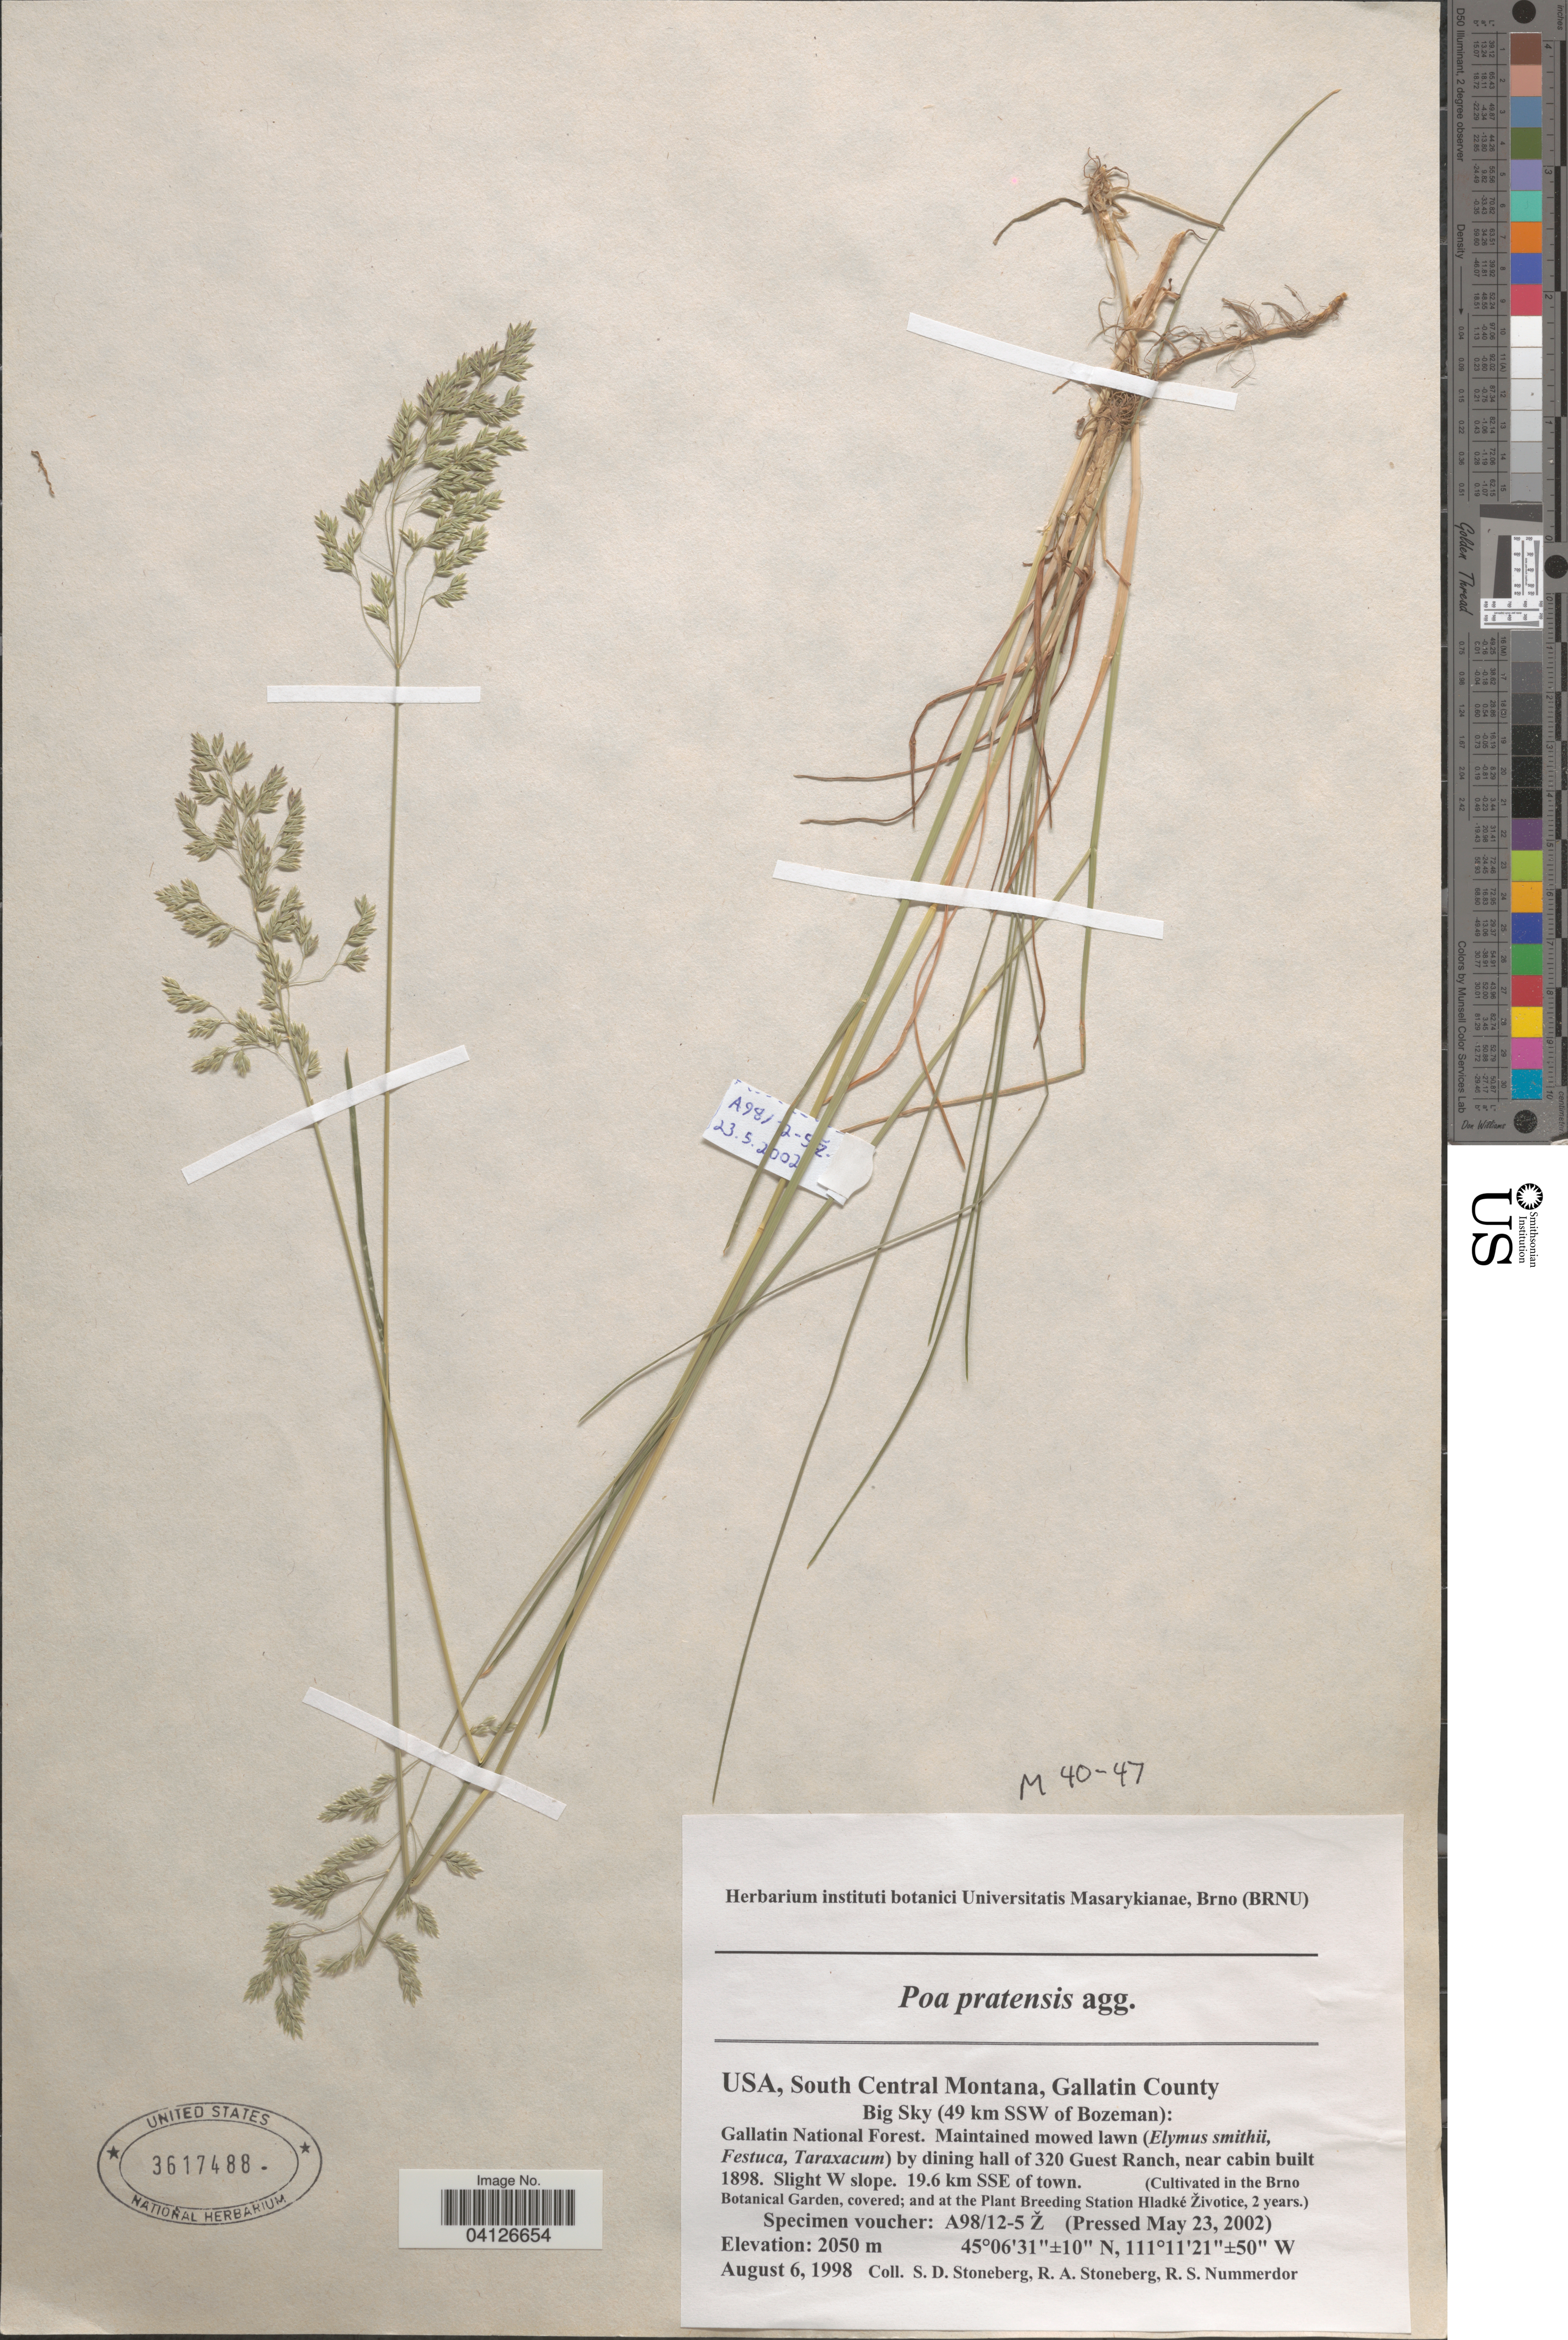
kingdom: Plantae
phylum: Tracheophyta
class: Liliopsida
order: Poales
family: Poaceae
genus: Poa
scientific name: Poa pratensis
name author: L.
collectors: Ex herb. instituti botanici Universitatis Masarykianae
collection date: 2002-05-23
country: Czechia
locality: (Cultivated in the Brno Botanical Garden, covered; and at the Plant Breeding Station Hladké Životice, 2 years.).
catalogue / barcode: US 3617488